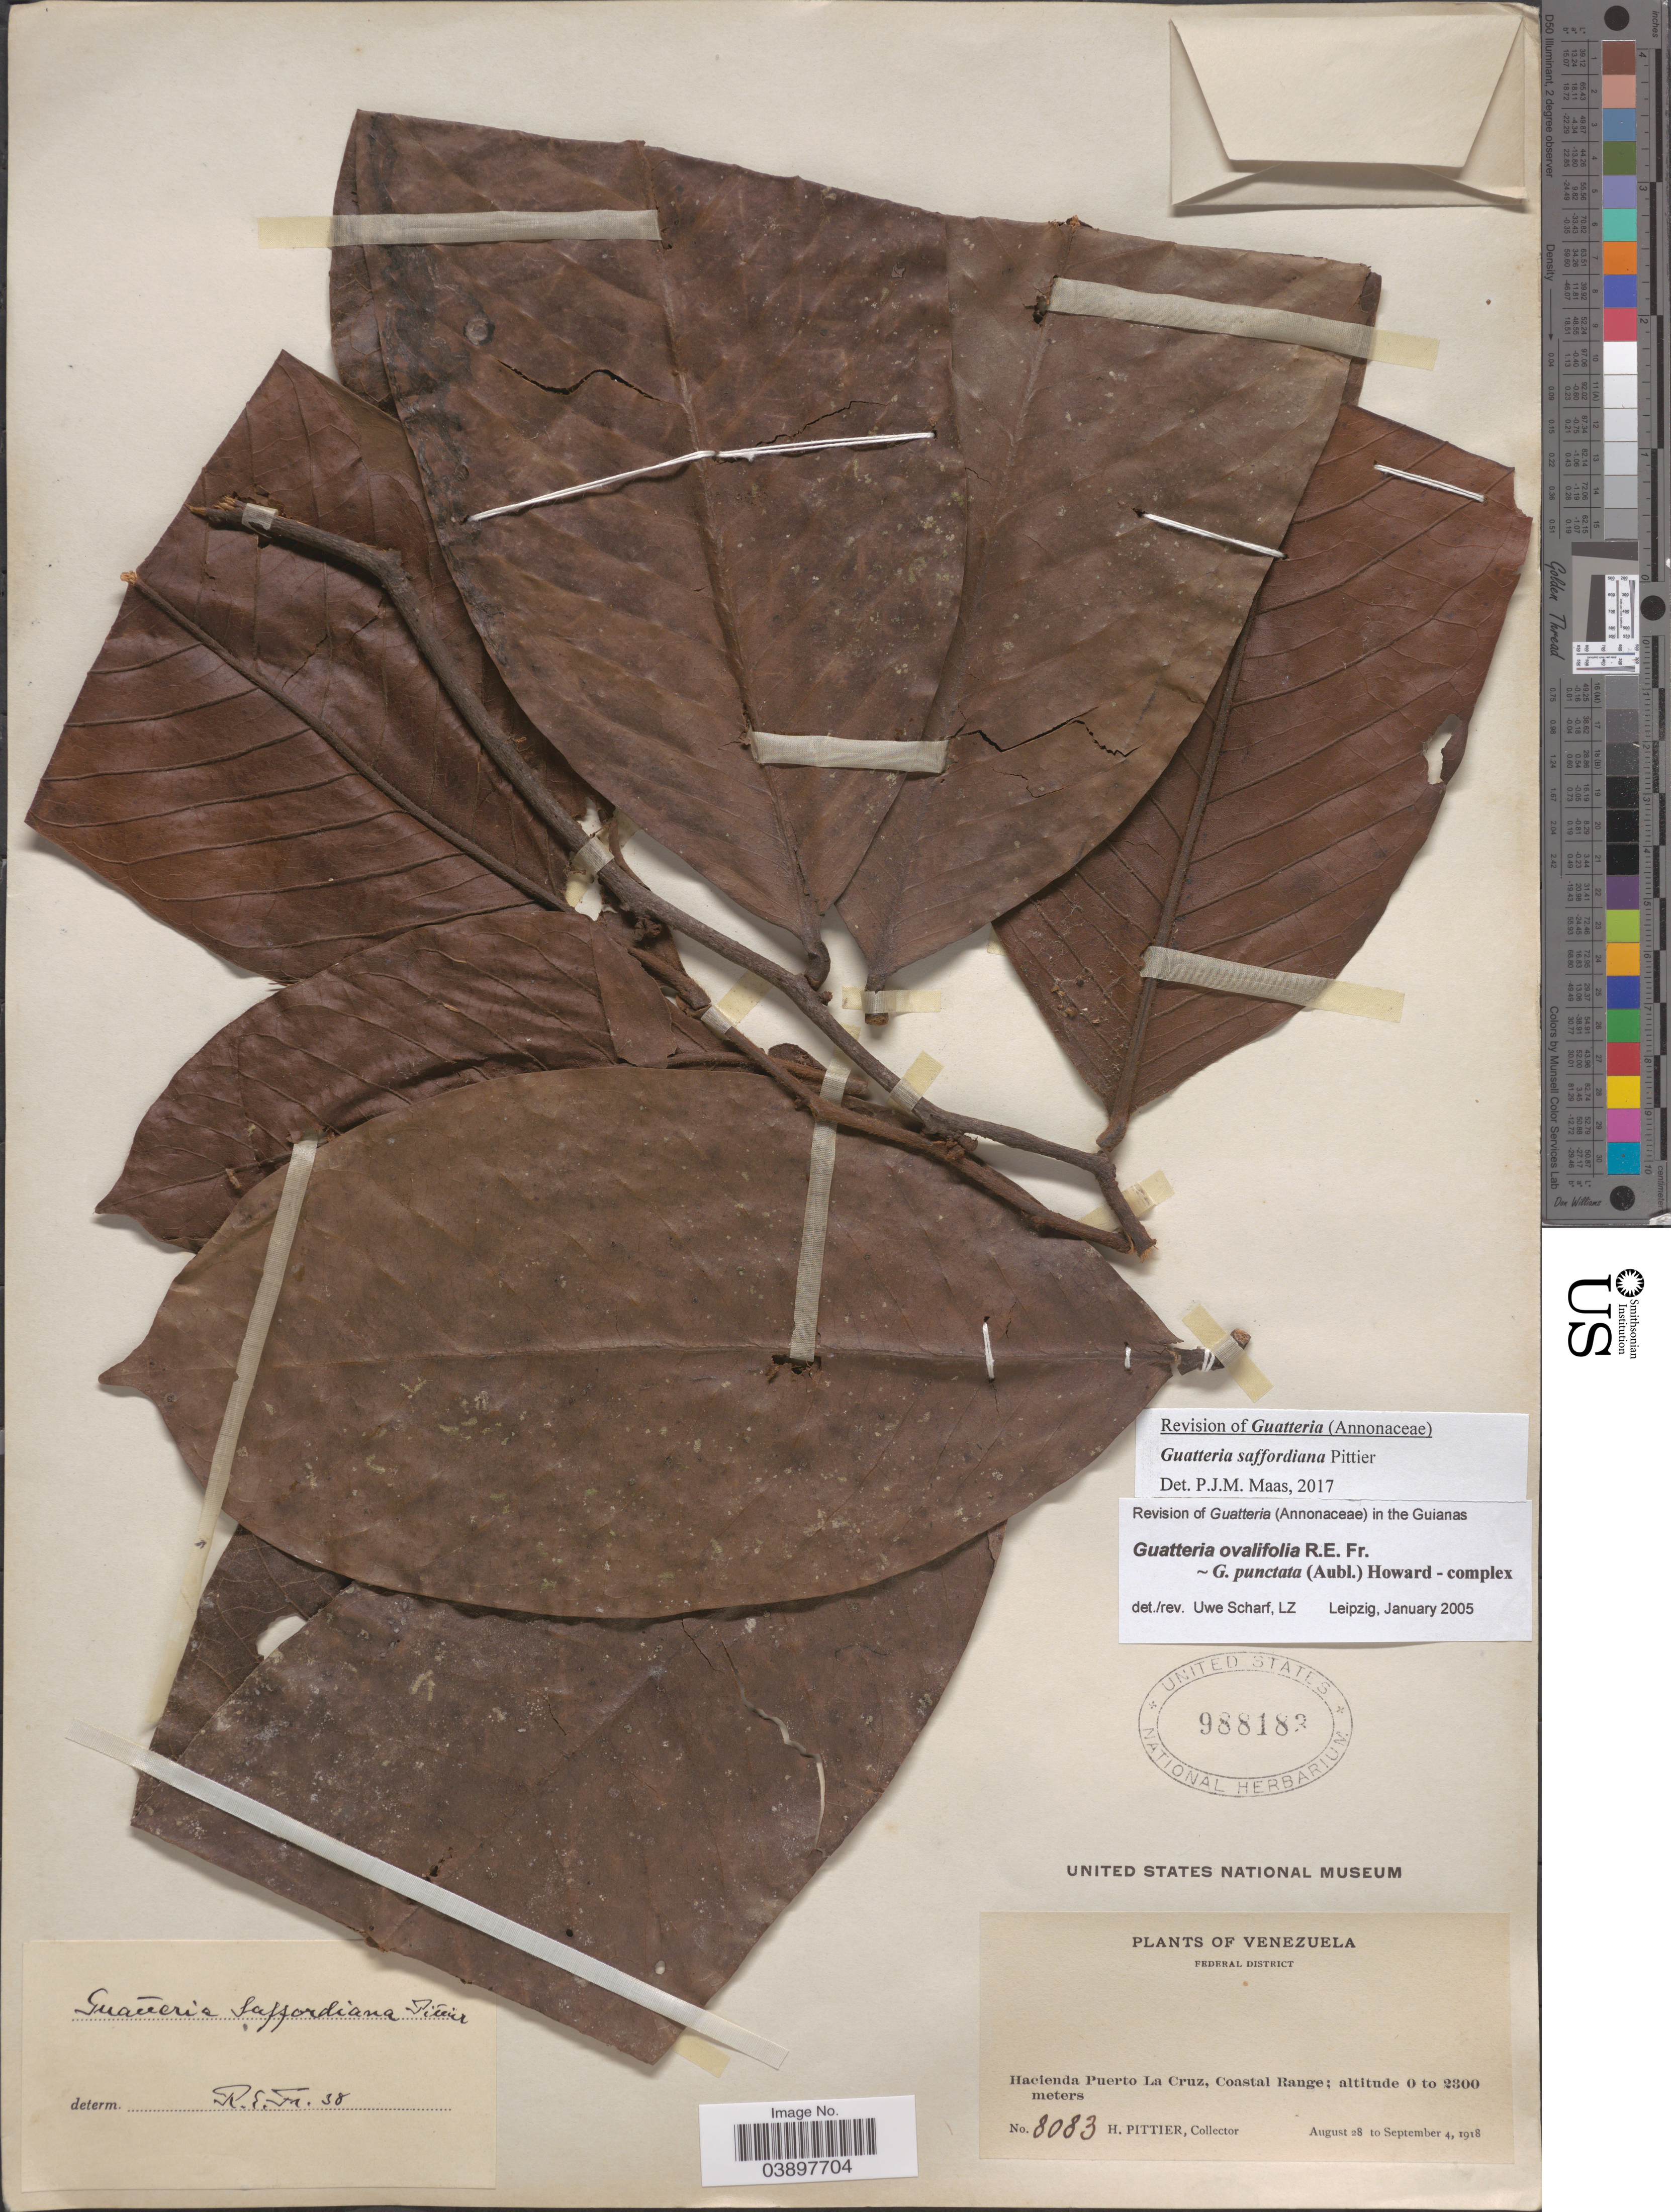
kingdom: Plantae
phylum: Tracheophyta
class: Magnoliopsida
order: Magnoliales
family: Annonaceae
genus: Guatteria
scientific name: Guatteria saffordiana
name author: Pittier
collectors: H. F. Pittier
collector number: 8083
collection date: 1918-08-28/1918-09-04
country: Venezuela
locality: Federal District. Hacienda Puerto La Cruz, Coastal Range.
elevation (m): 0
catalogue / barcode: US 988183